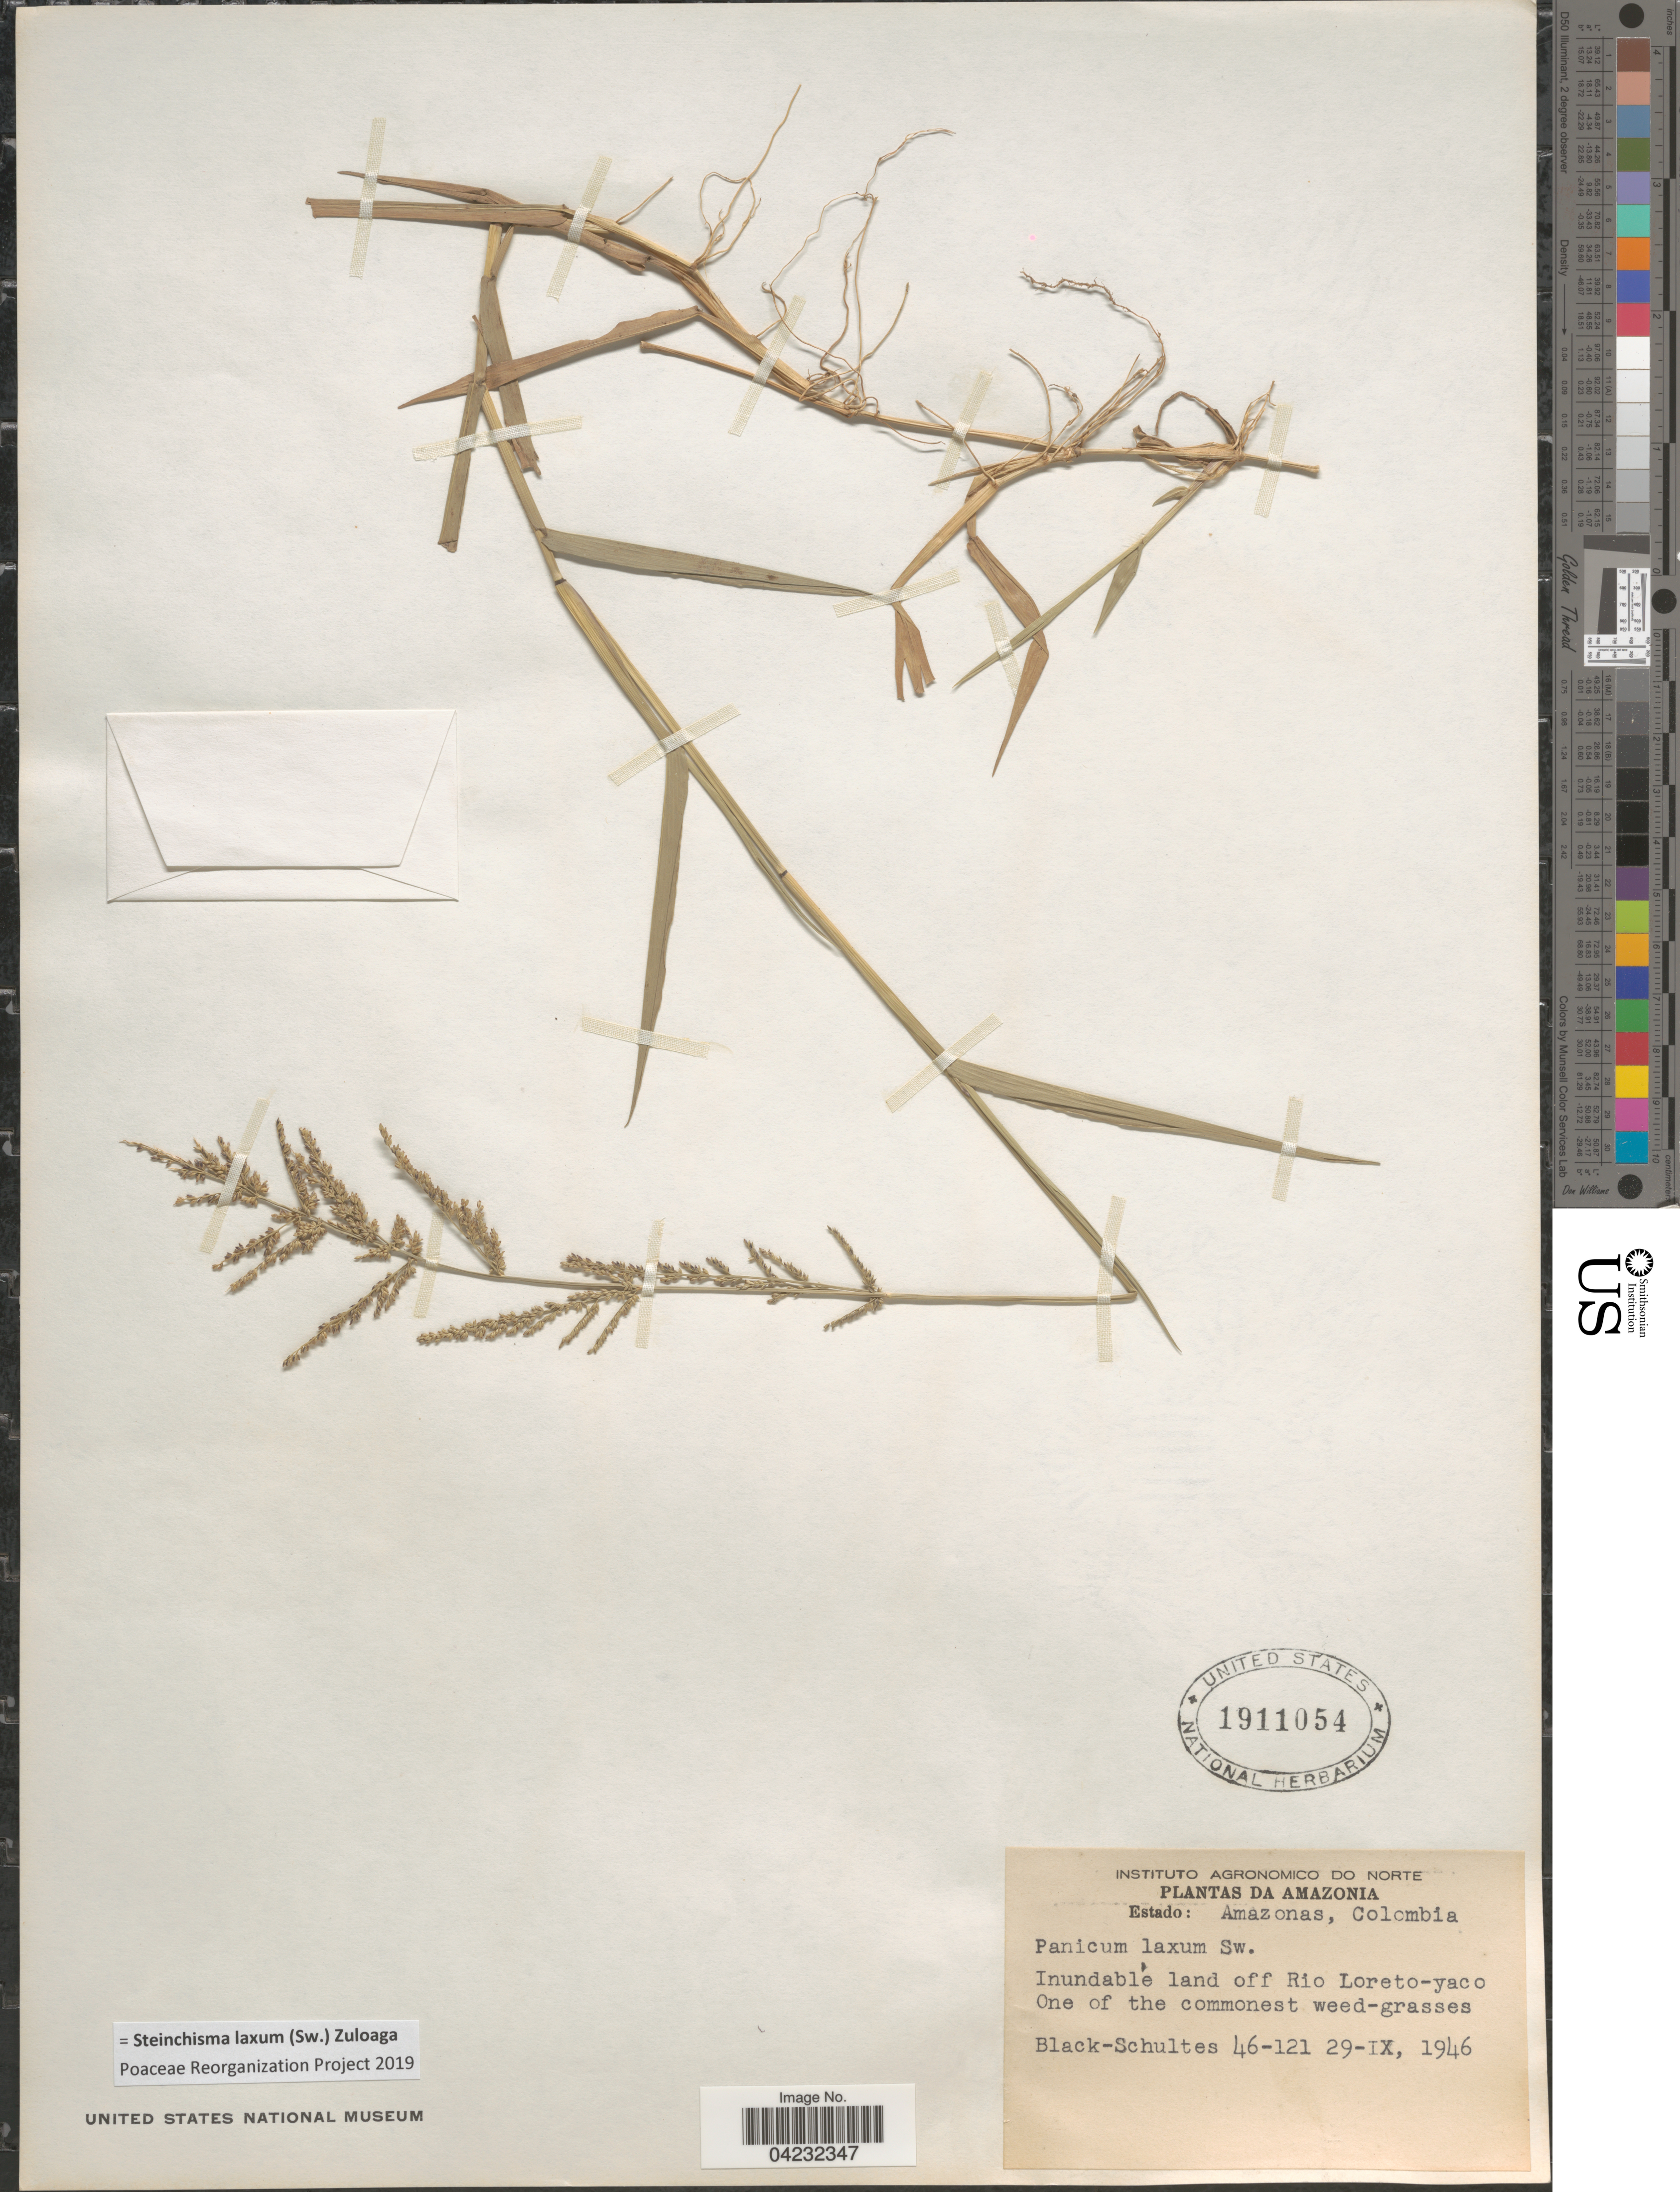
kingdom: Plantae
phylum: Tracheophyta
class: Liliopsida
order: Poales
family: Poaceae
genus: Steinchisma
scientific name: Steinchisma laxum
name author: (Sw.) Zuloaga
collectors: -- Black & -- Schultes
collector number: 46-121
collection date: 1946-09-29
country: Colombia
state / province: Amazônas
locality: Amazonia. Inundable land of Rio Loreto-yaco.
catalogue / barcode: US 1911054